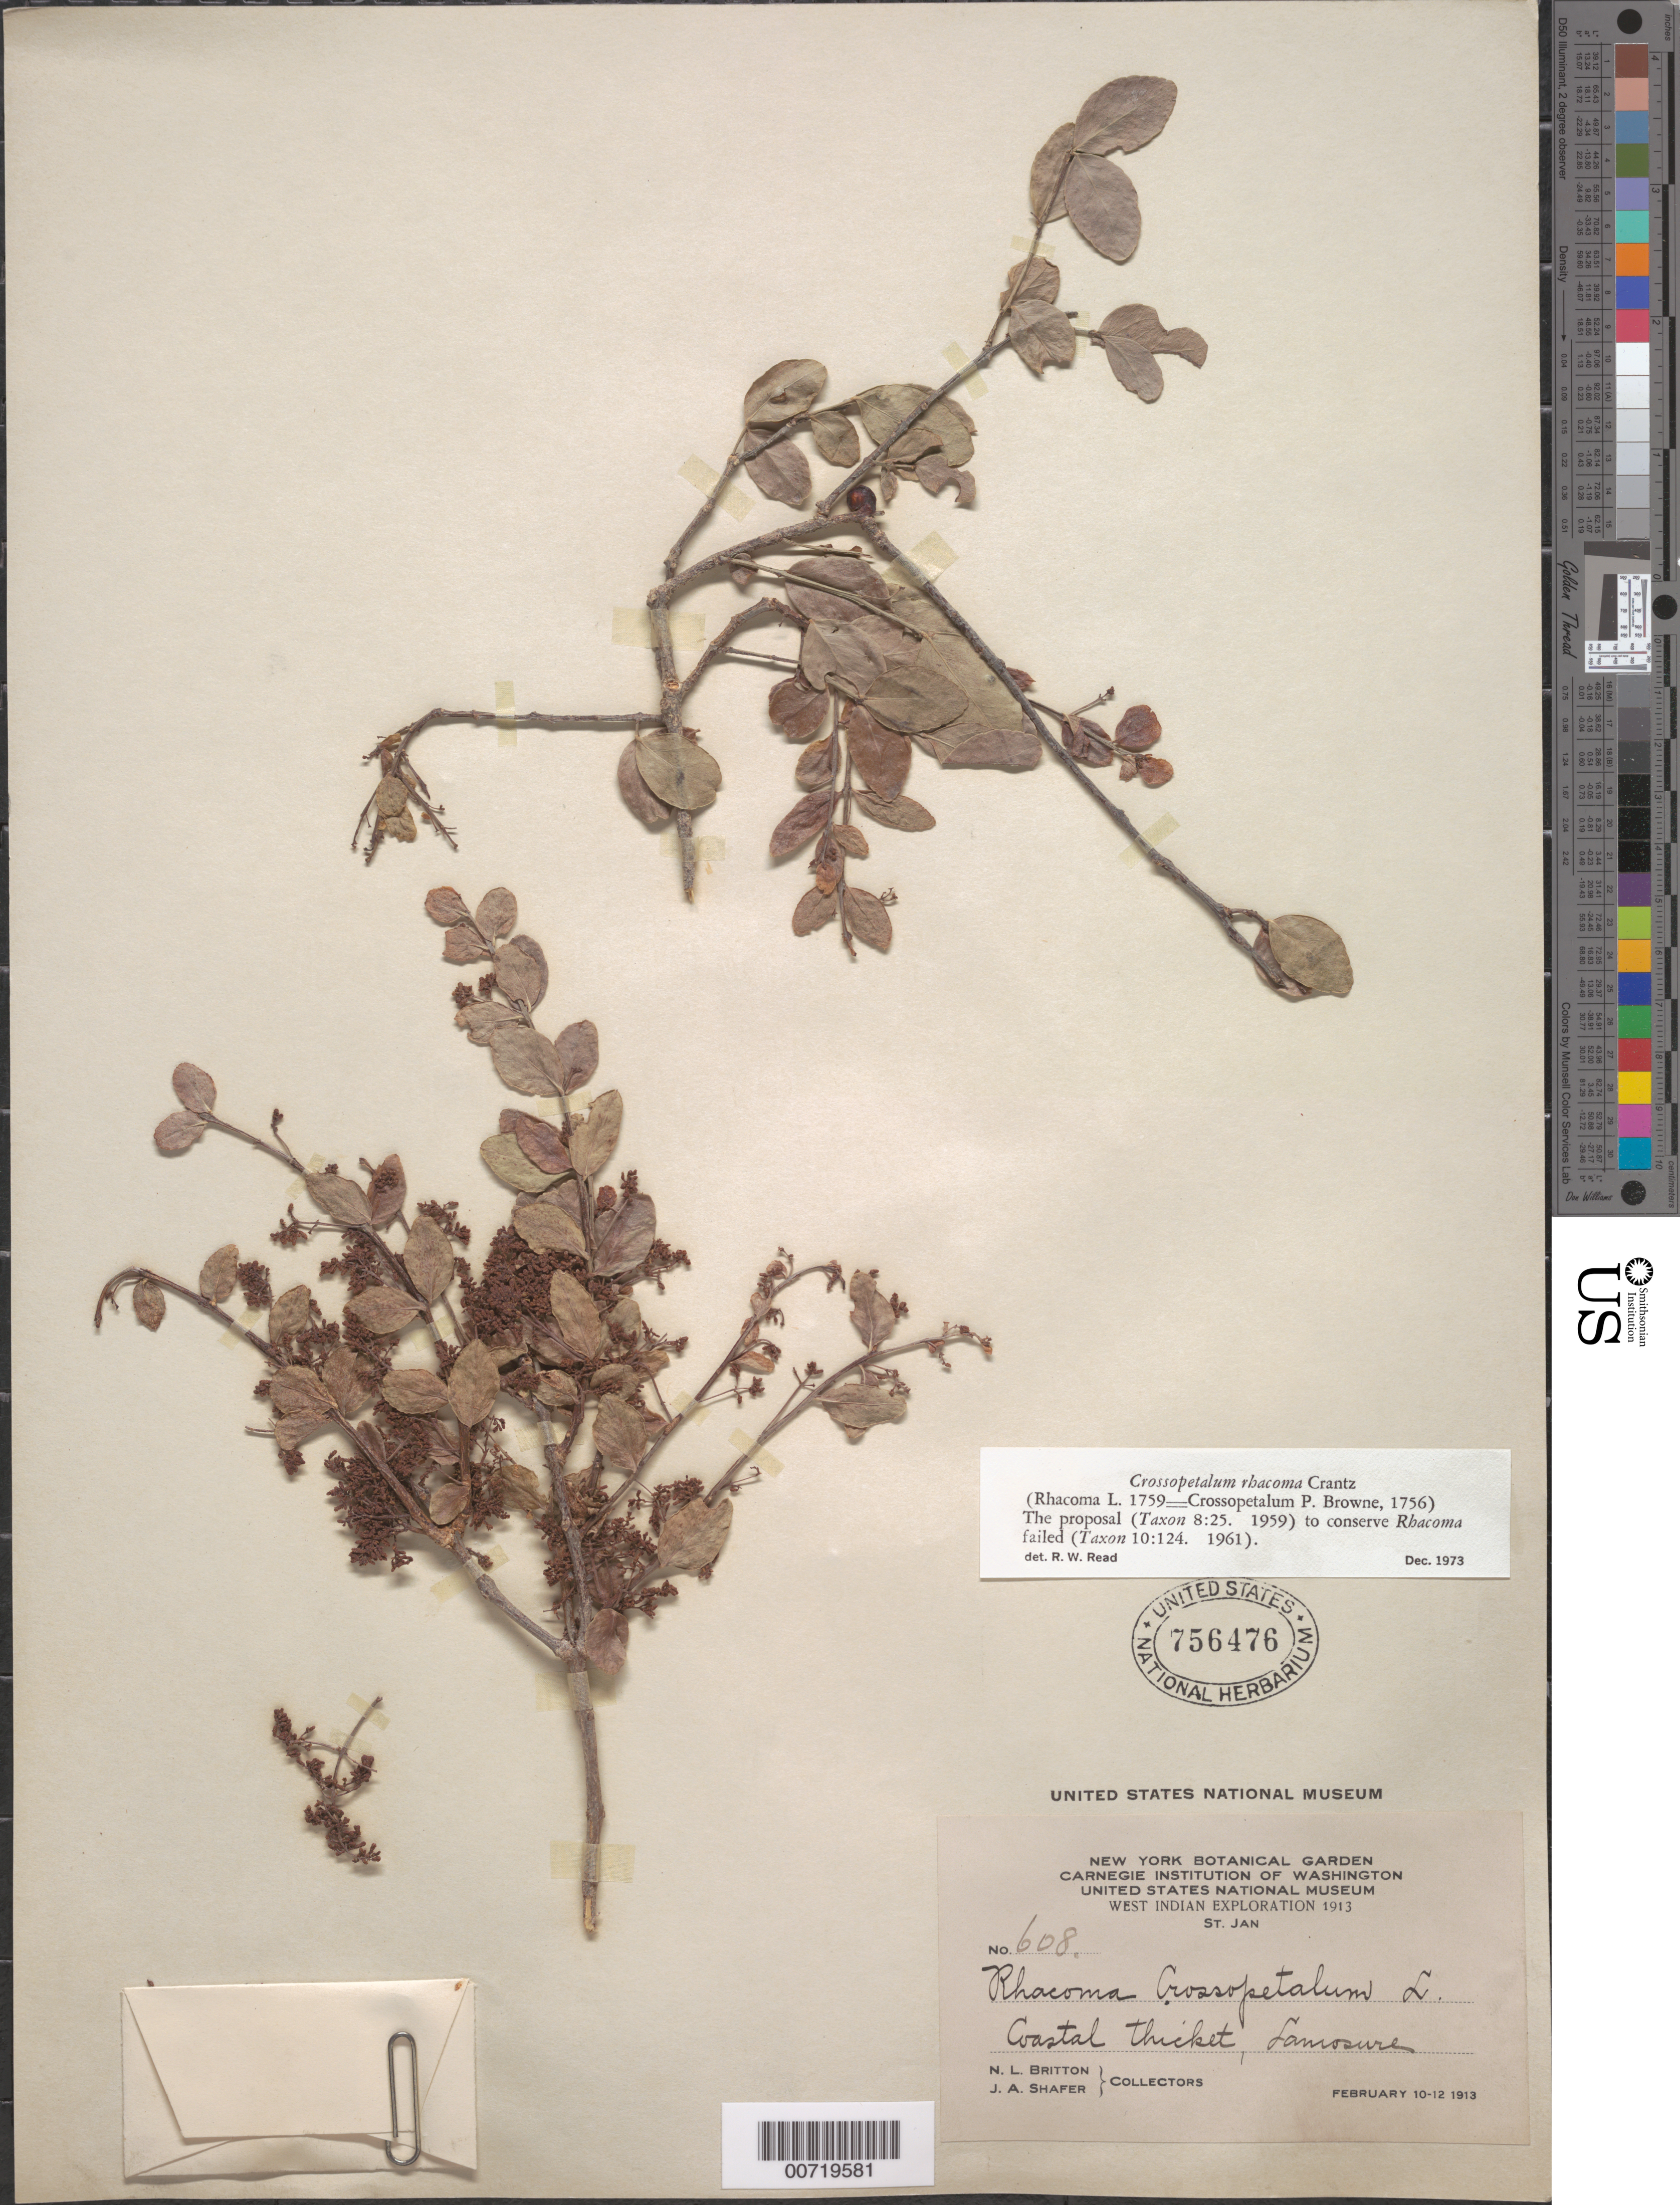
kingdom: Plantae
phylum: Tracheophyta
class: Magnoliopsida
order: Celastrales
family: Celastraceae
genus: Crossopetalum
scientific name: Crossopetalum rhacoma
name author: Crantz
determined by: Read, Robert W., (US), NMNH (UNITED STATES)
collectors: N. Britton & J. A. Shafer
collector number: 608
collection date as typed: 10 Feb 1913 to 12 Feb 1913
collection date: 1913-02-10/1913-02-12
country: U.S. Virgin Islands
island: St. John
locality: St. John; Lameshur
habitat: Coastal thicket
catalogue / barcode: US 756476